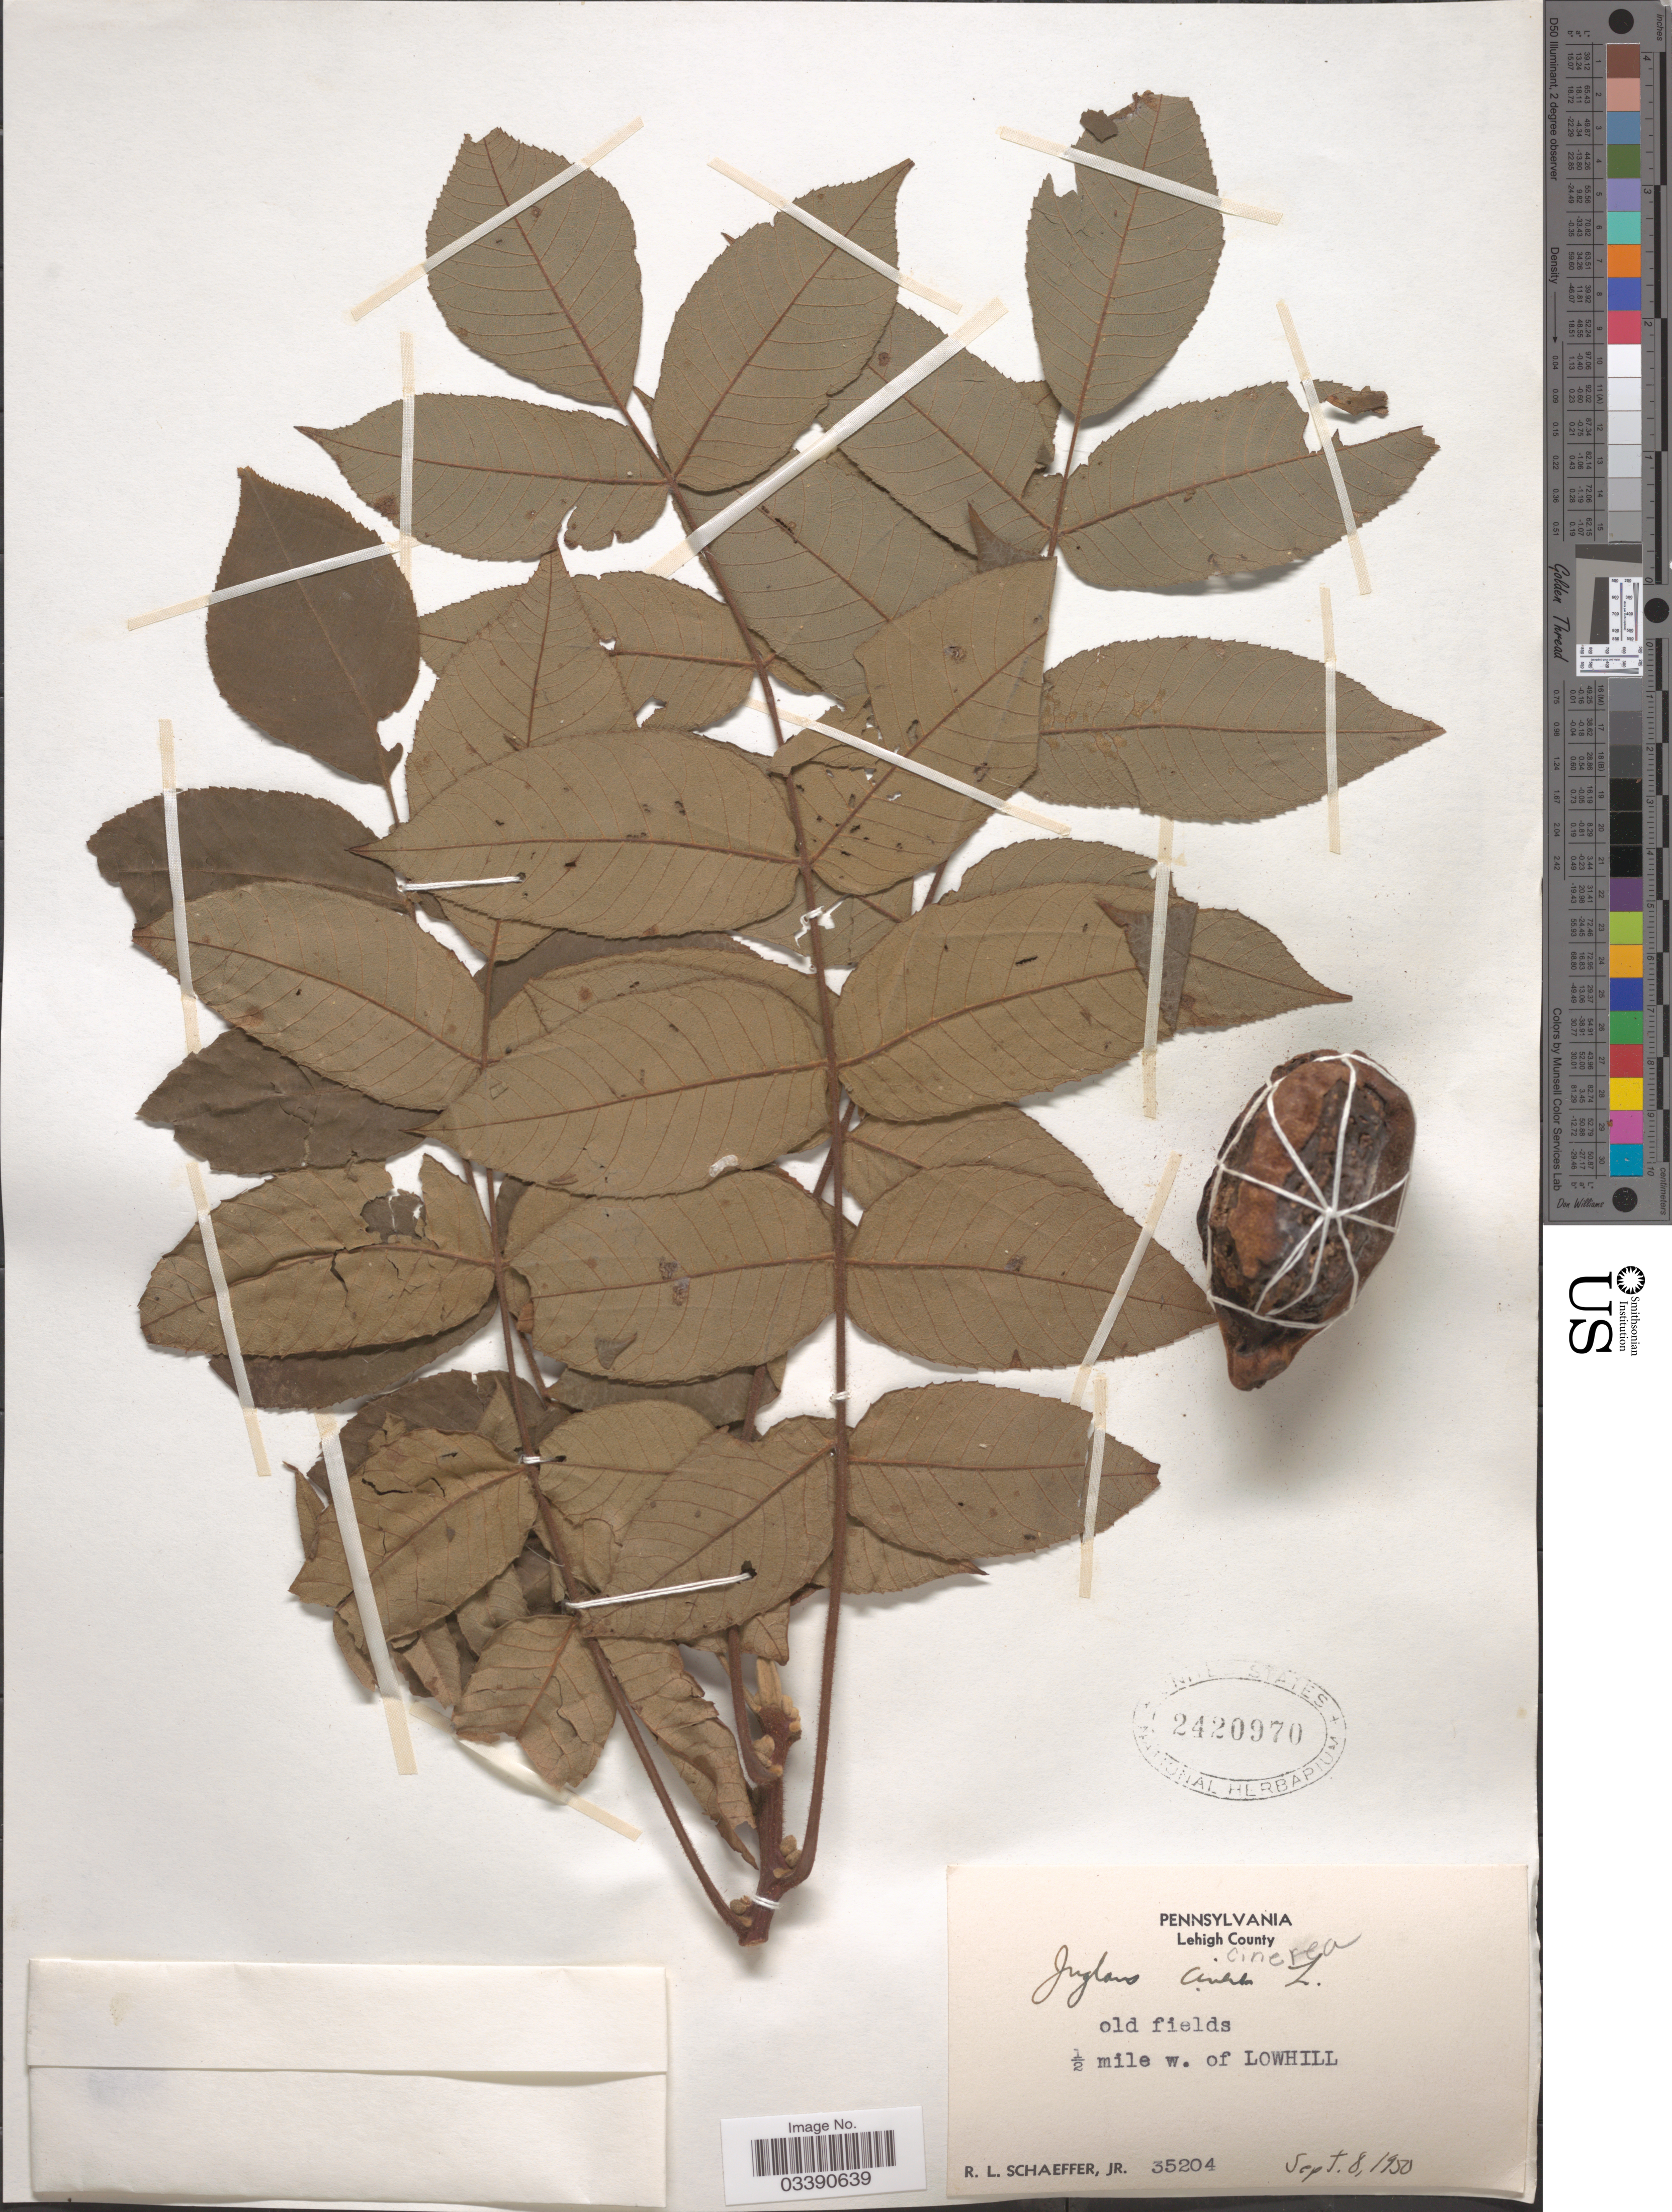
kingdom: Plantae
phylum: Tracheophyta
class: Magnoliopsida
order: Fagales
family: Juglandaceae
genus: Juglans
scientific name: Juglans cinerea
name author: L.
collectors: R. L. Schaeffer Jr.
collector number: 35204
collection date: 1950-09-08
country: United States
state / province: Pennsylvania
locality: Lehigh County. ½ mile w. of Lowhill.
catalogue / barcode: US 2420970